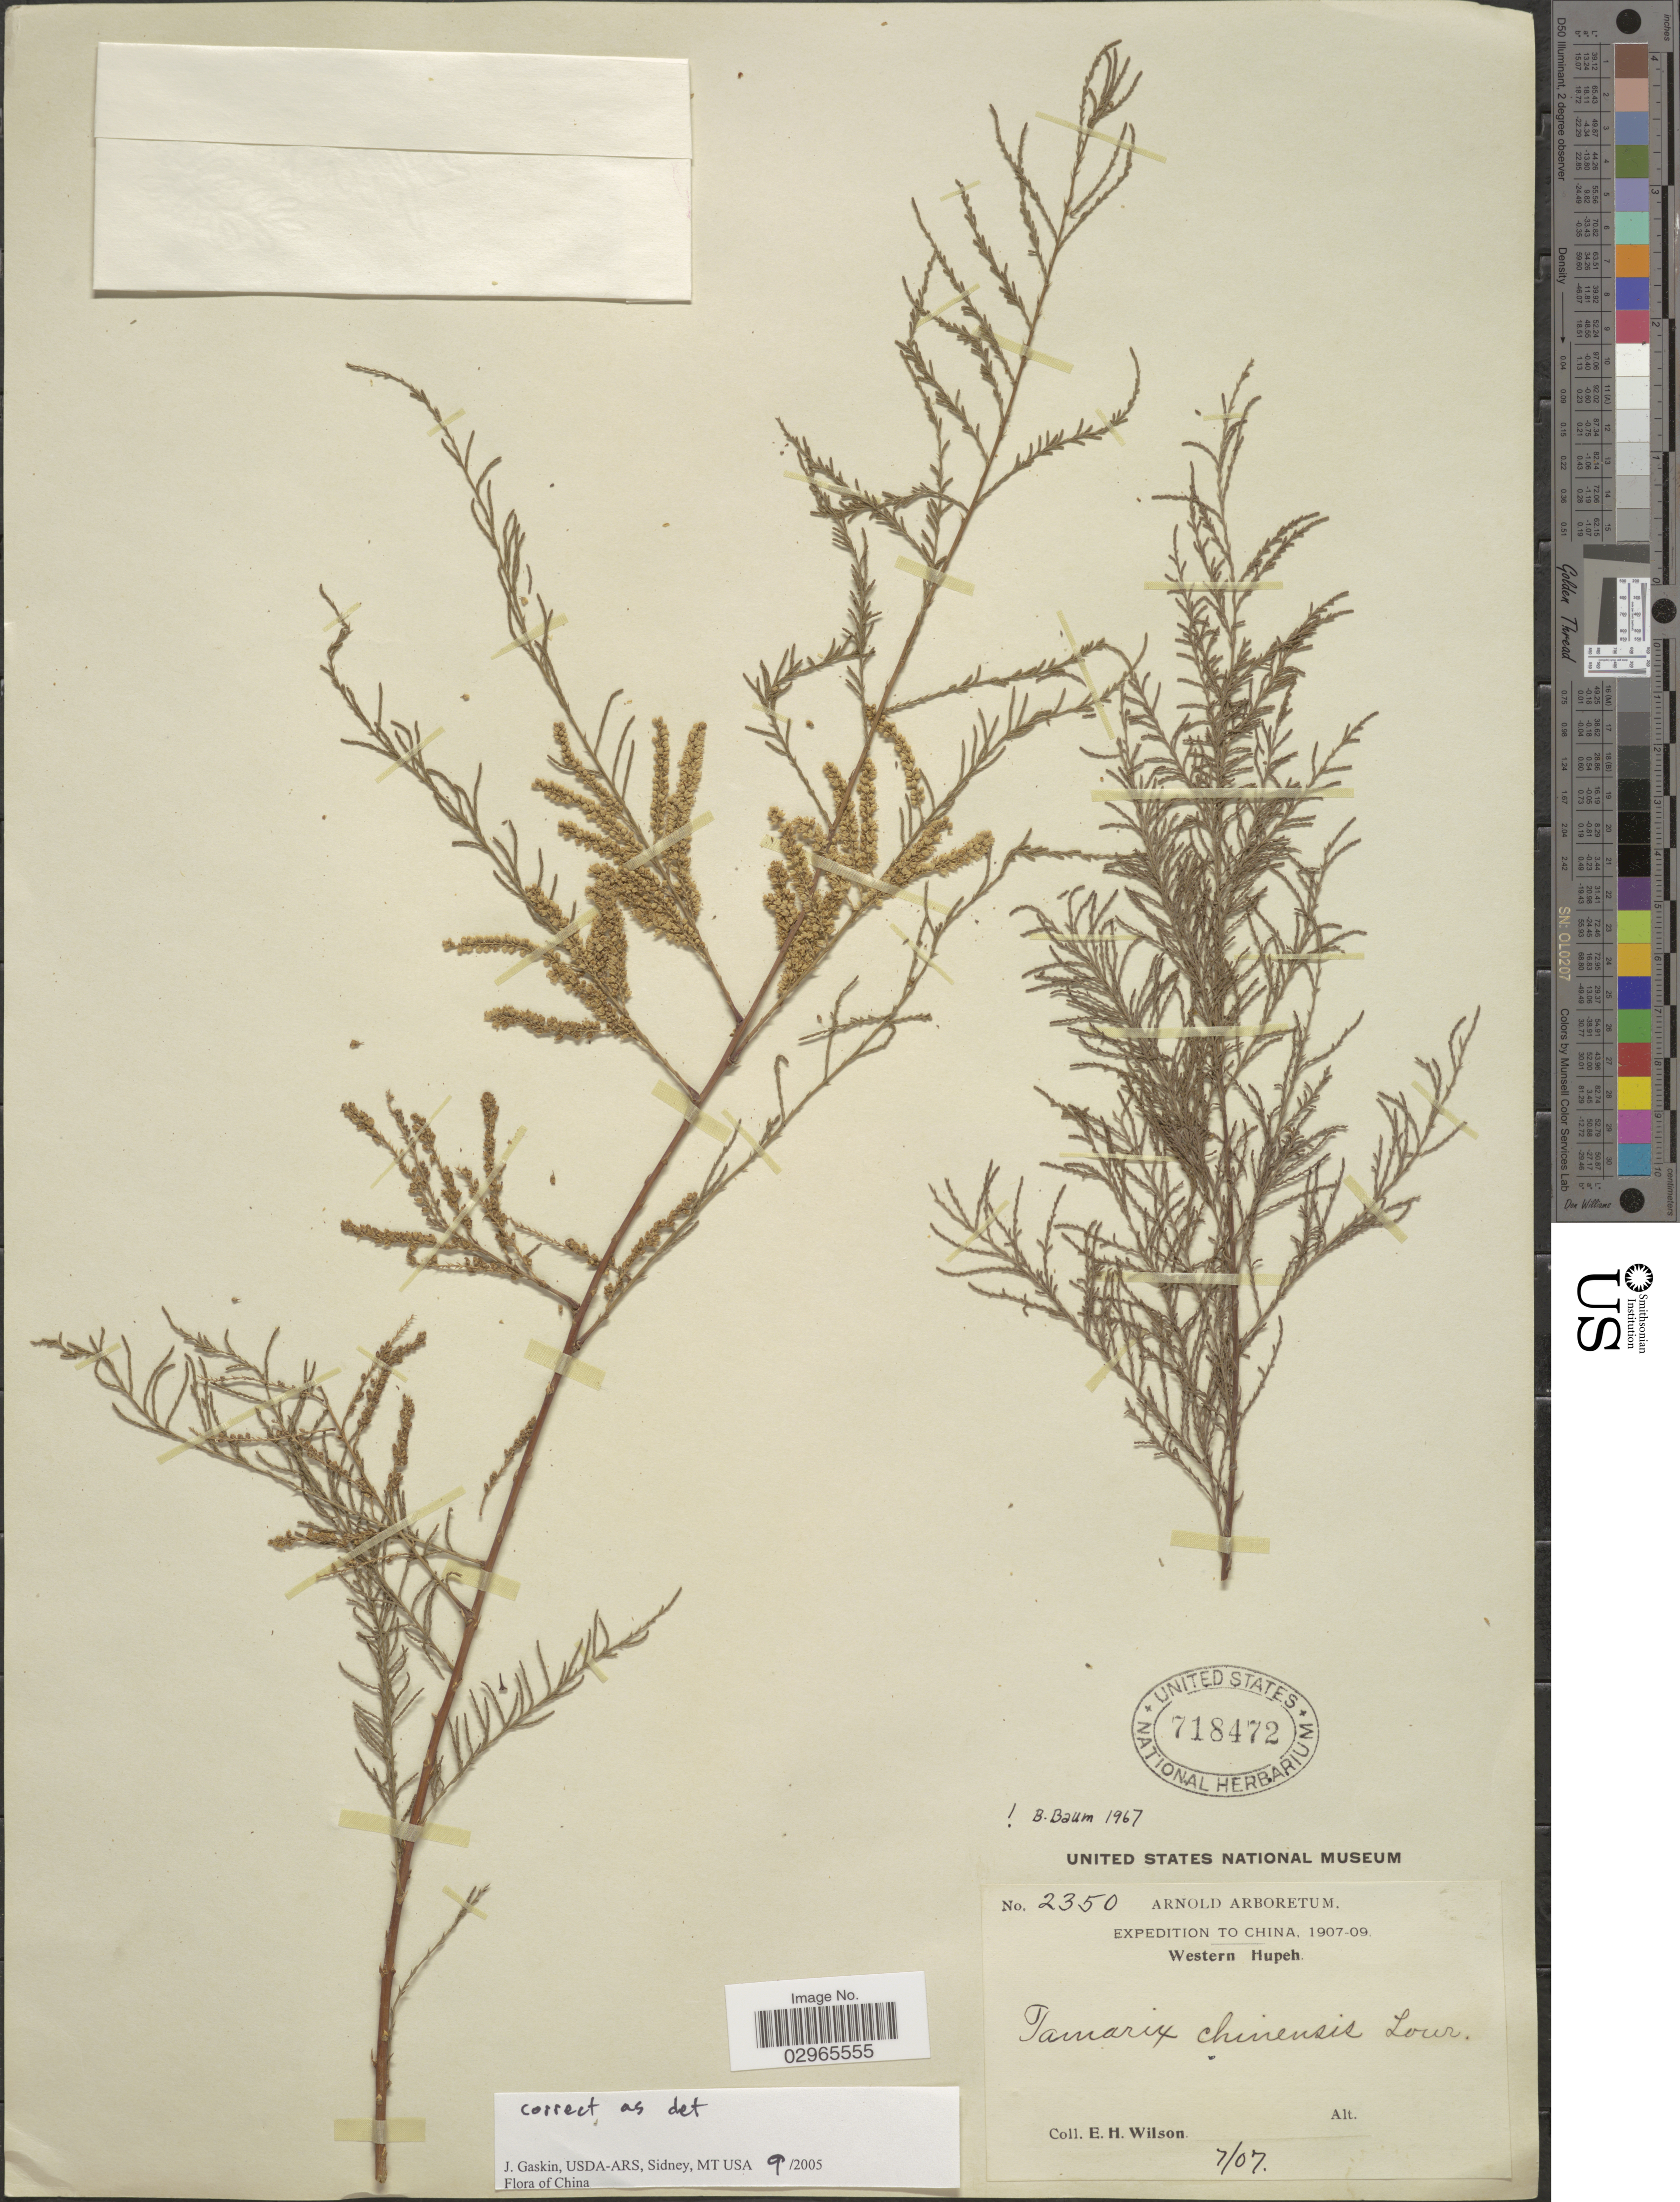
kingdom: Plantae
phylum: Tracheophyta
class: Magnoliopsida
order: Caryophyllales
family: Tamaricaceae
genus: Tamarix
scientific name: Tamarix chinensis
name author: Lour.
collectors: E. Wilson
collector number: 2350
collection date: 1907-07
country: China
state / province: Hubei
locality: Western Hupeh.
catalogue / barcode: US 718472